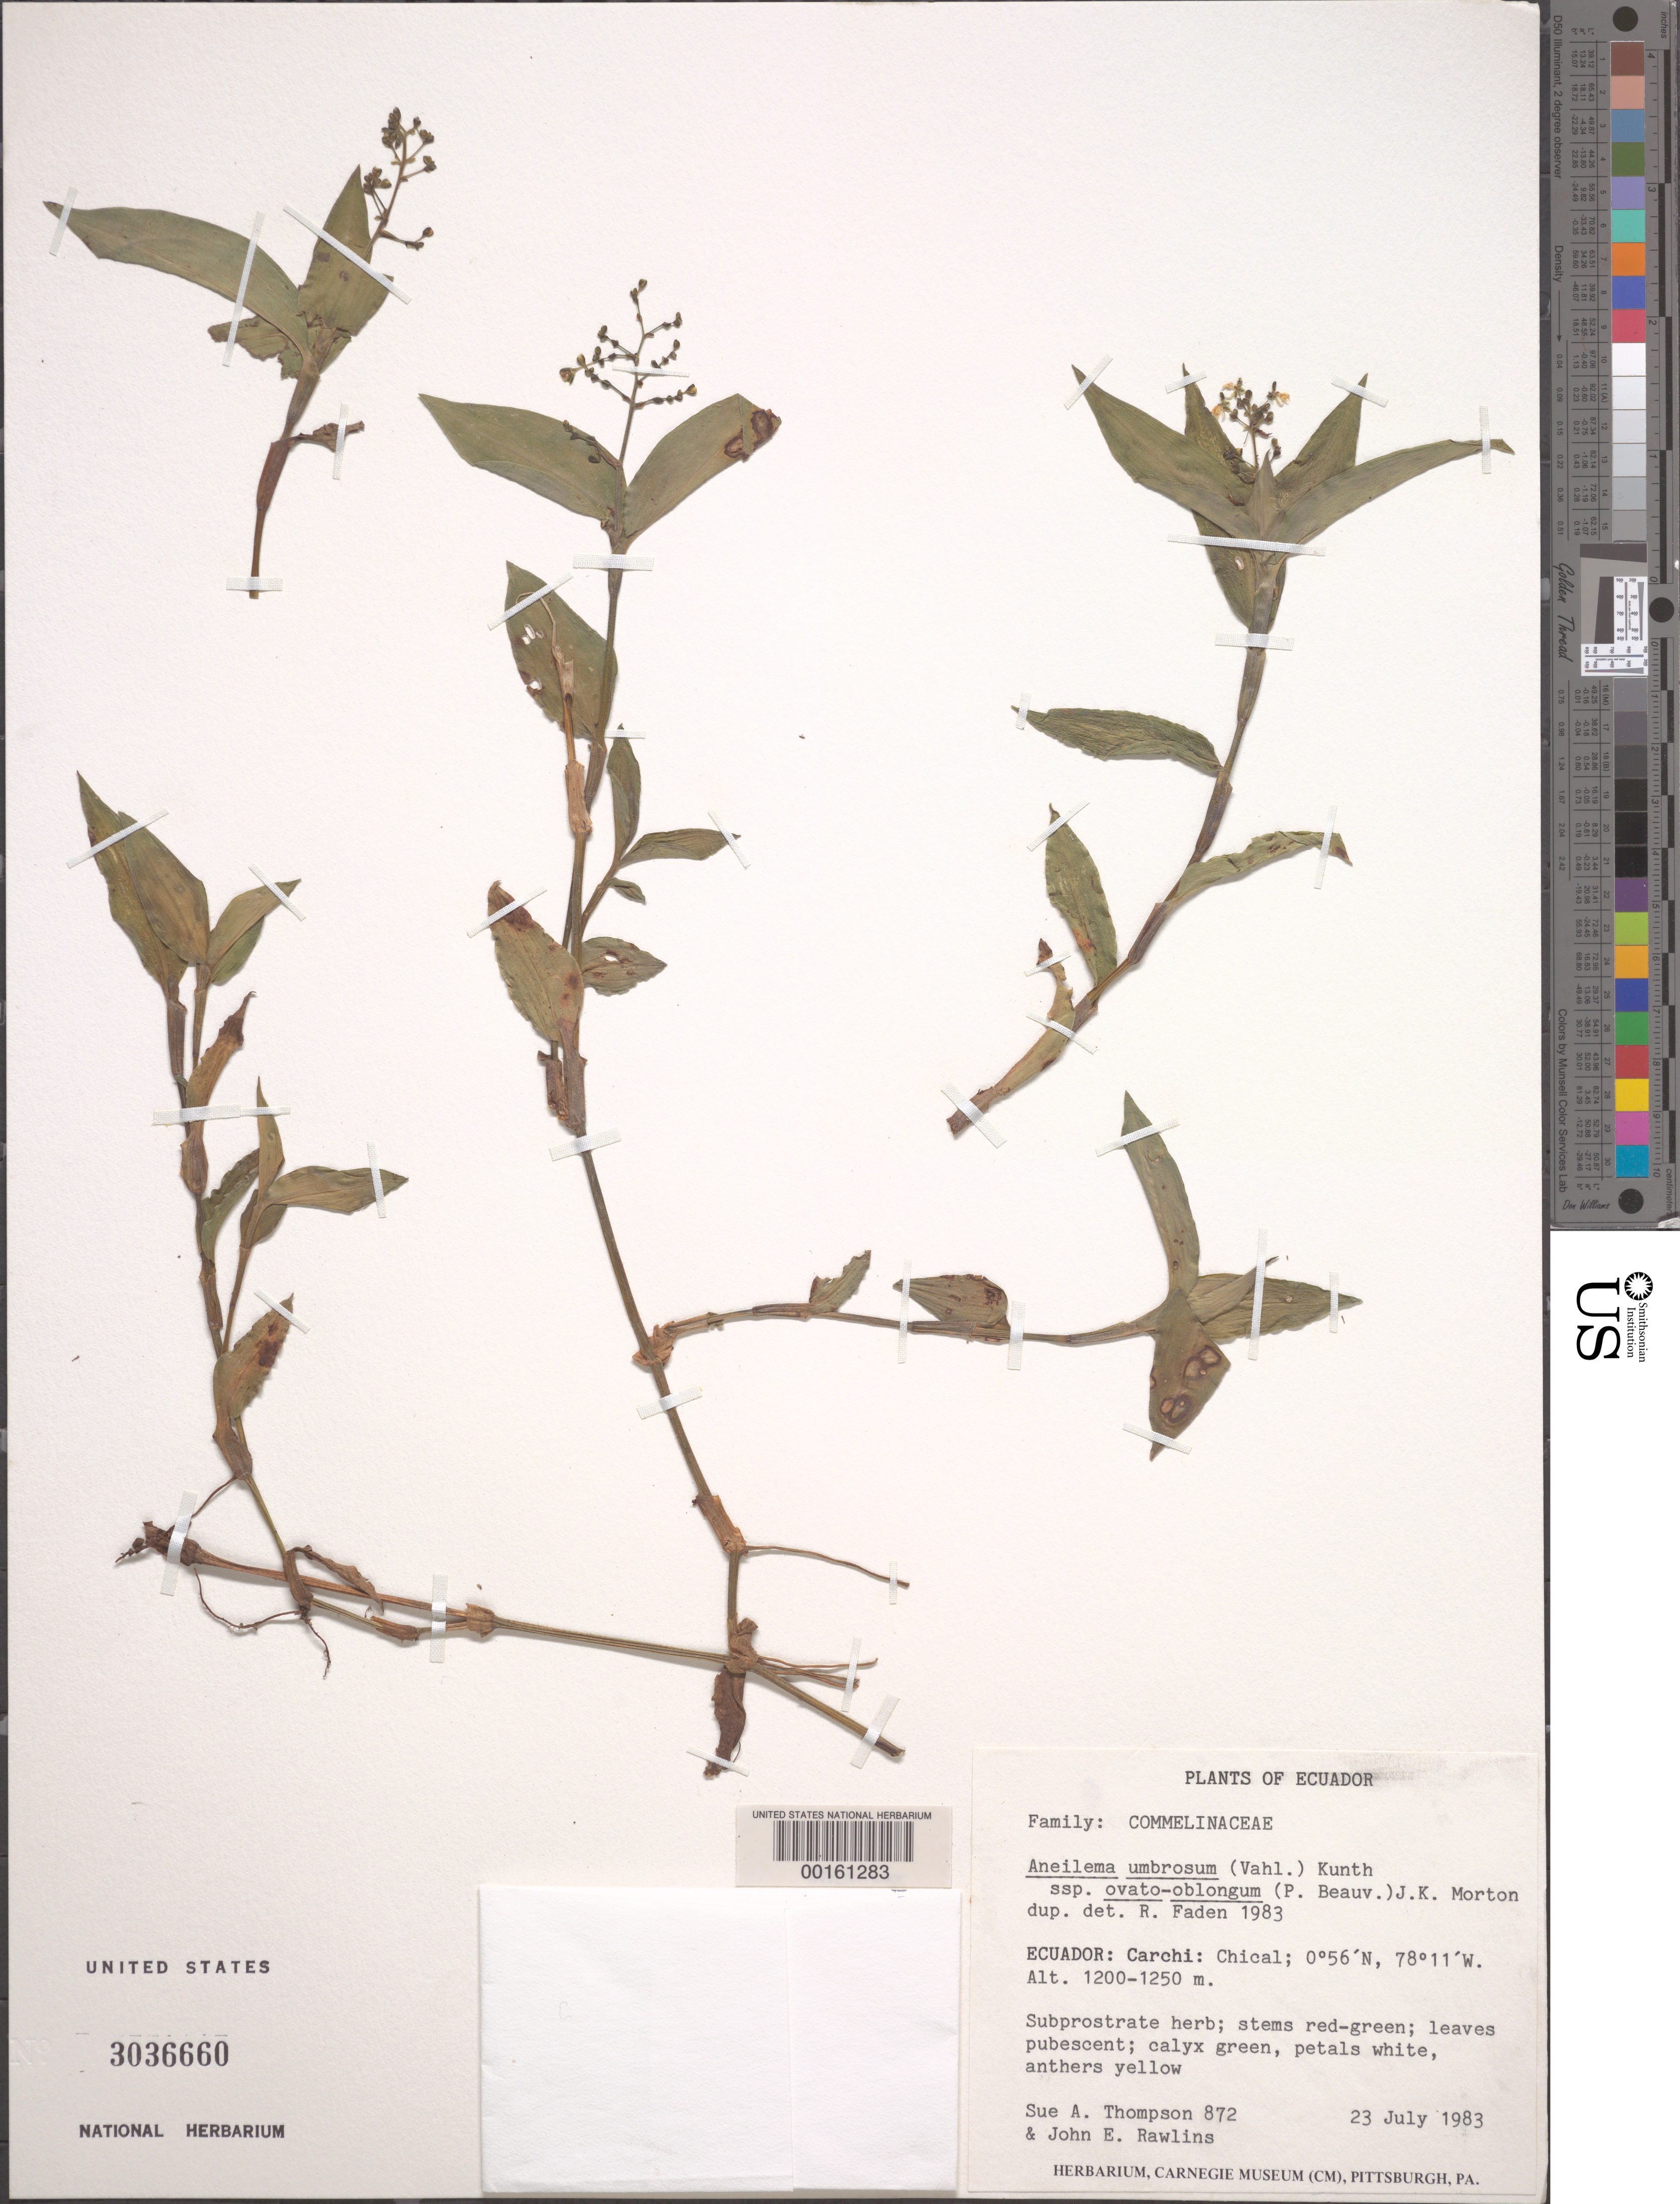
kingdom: Plantae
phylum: Tracheophyta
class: Liliopsida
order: Commelinales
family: Commelinaceae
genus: Aneilema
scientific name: Aneilema umbrosum subsp. ovato-oblongum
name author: (P. Beauv.) J.K. Morton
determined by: Faden, Robert B., (US), Smithsonian Institution - National Museum of Natural History (UNITED STATES)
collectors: S. A. Thompson & J. Rawlins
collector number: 872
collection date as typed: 23 Jul 1983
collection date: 1983-07-23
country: Ecuador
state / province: Carchi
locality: Chical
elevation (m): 1200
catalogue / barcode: US 3036660